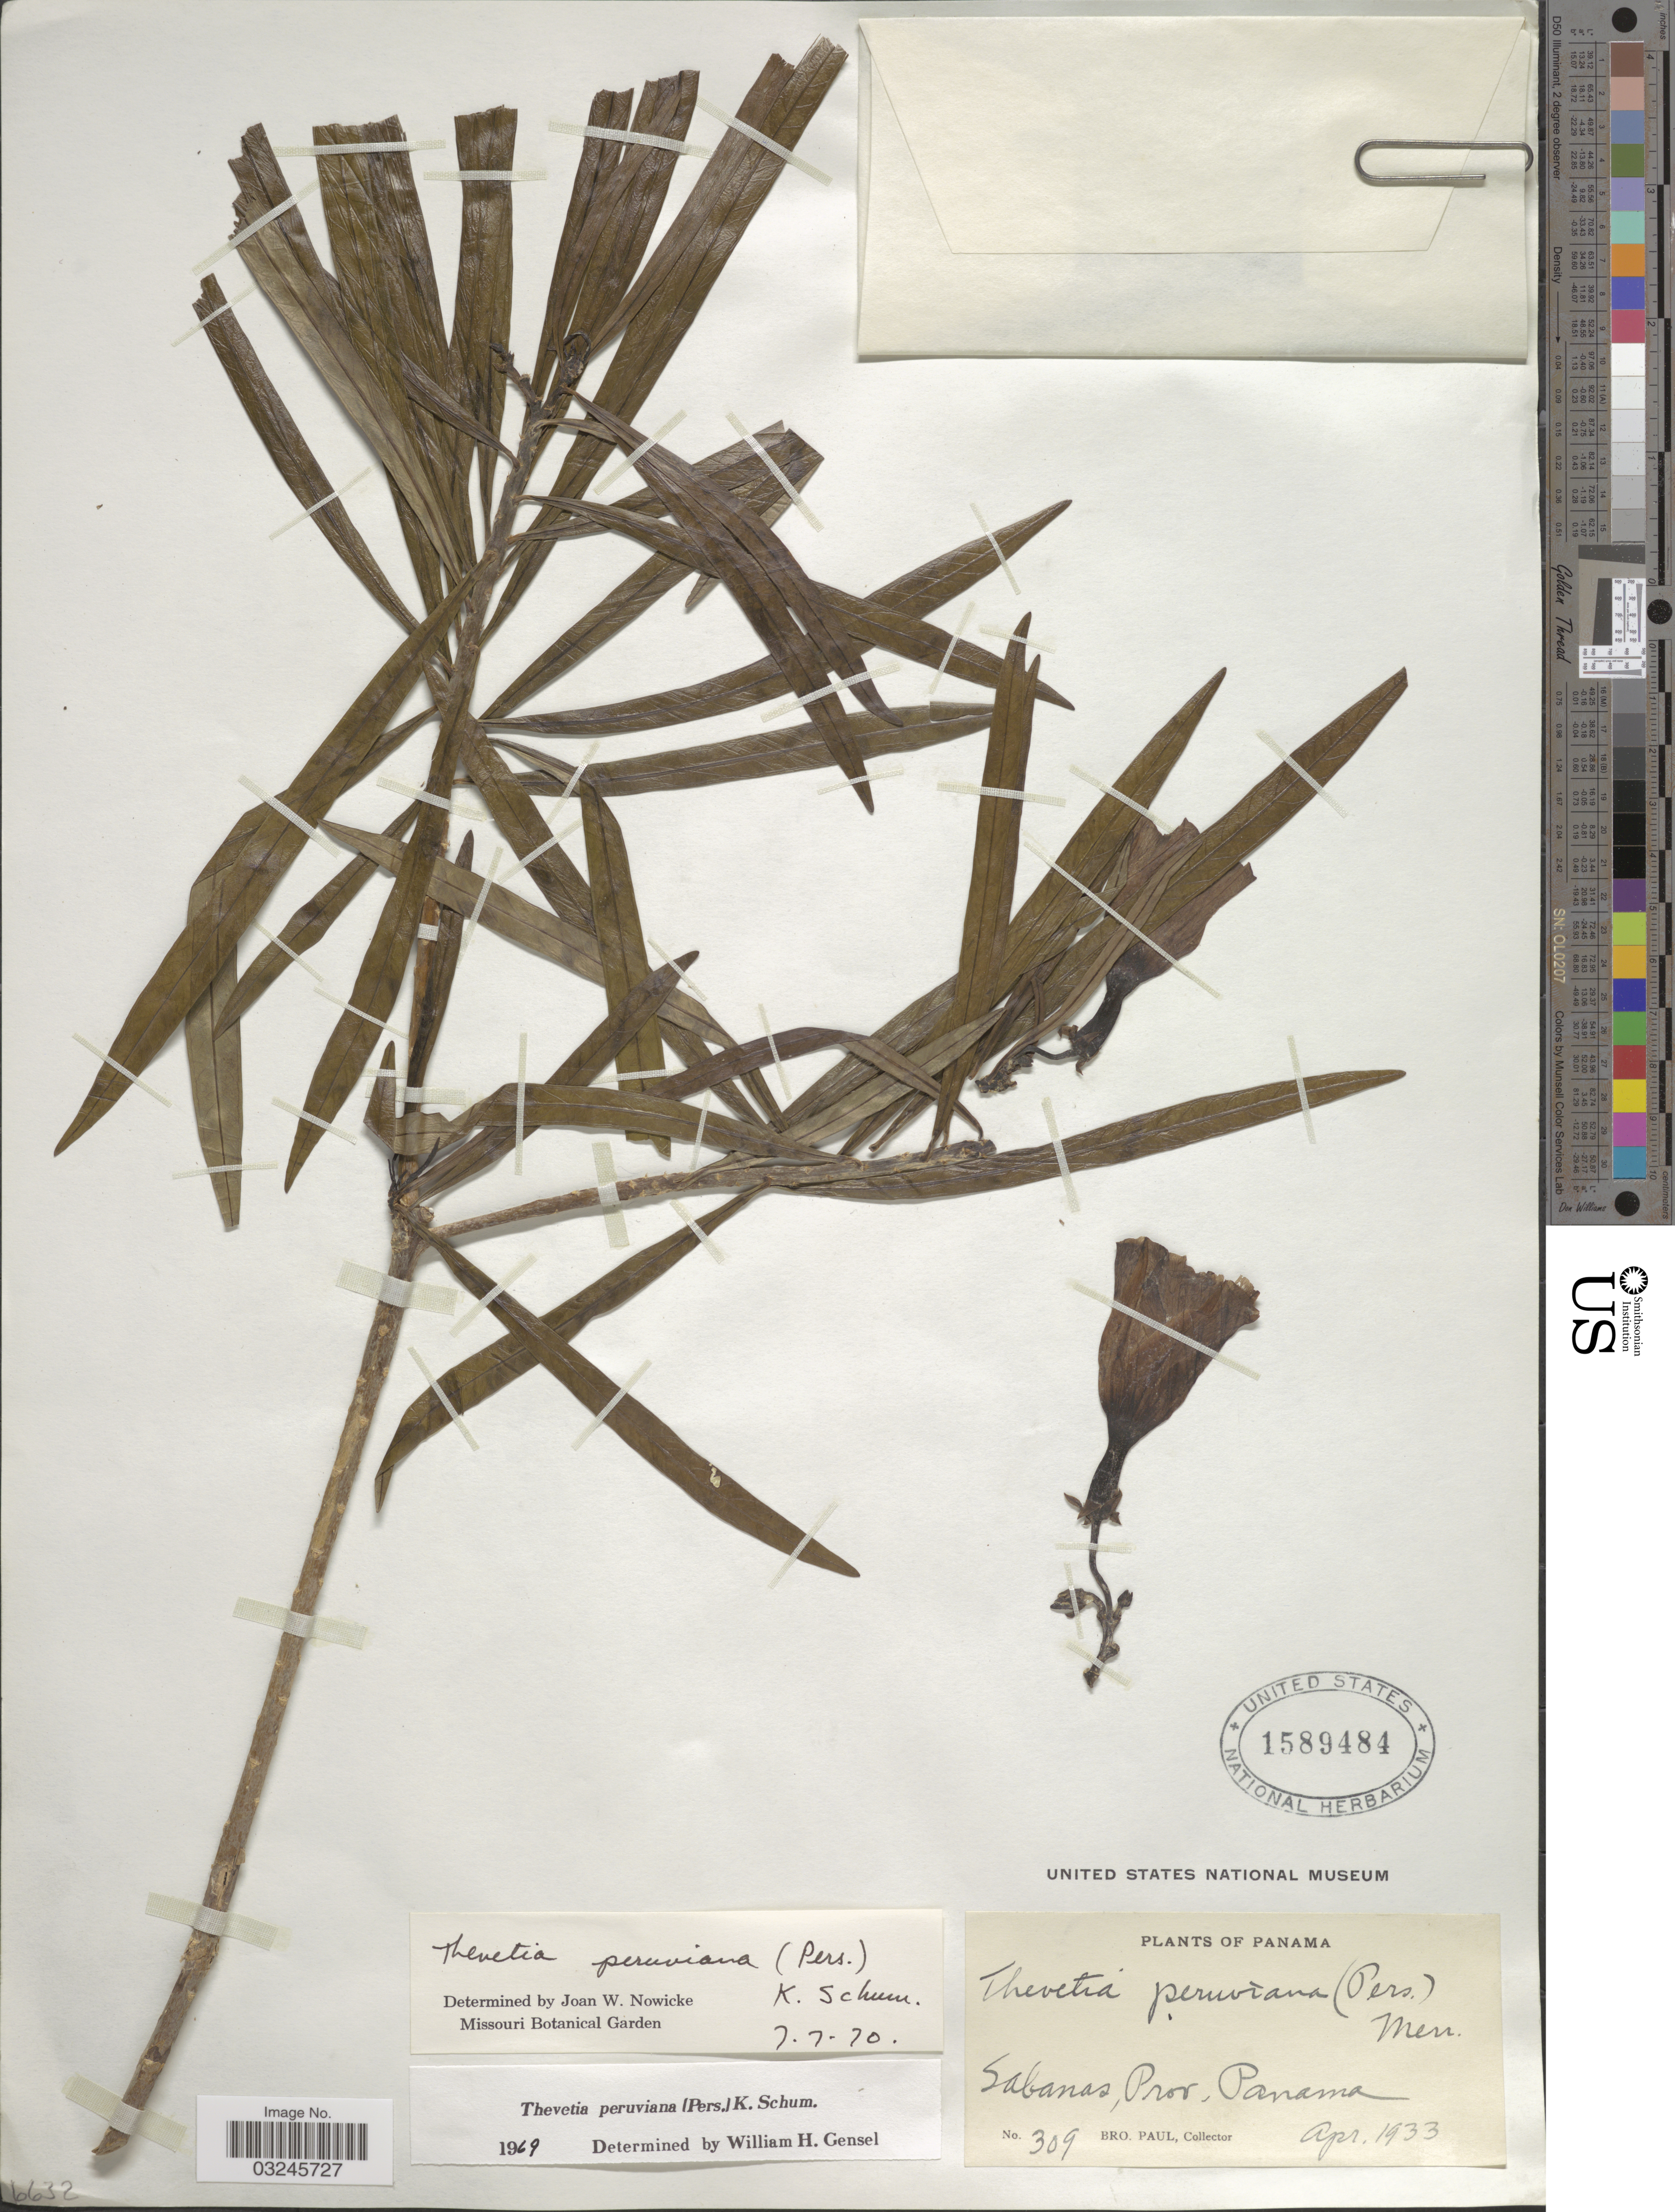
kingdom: Plantae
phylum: Tracheophyta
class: Magnoliopsida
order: Gentianales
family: Apocynaceae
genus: Thevetia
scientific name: Thevetia peruviana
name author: (Pers.) K. Schum.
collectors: B. Paul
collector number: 309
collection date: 1933-04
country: Panama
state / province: Panamá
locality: Sabanas, Prov. Panama.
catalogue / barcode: US 1589484